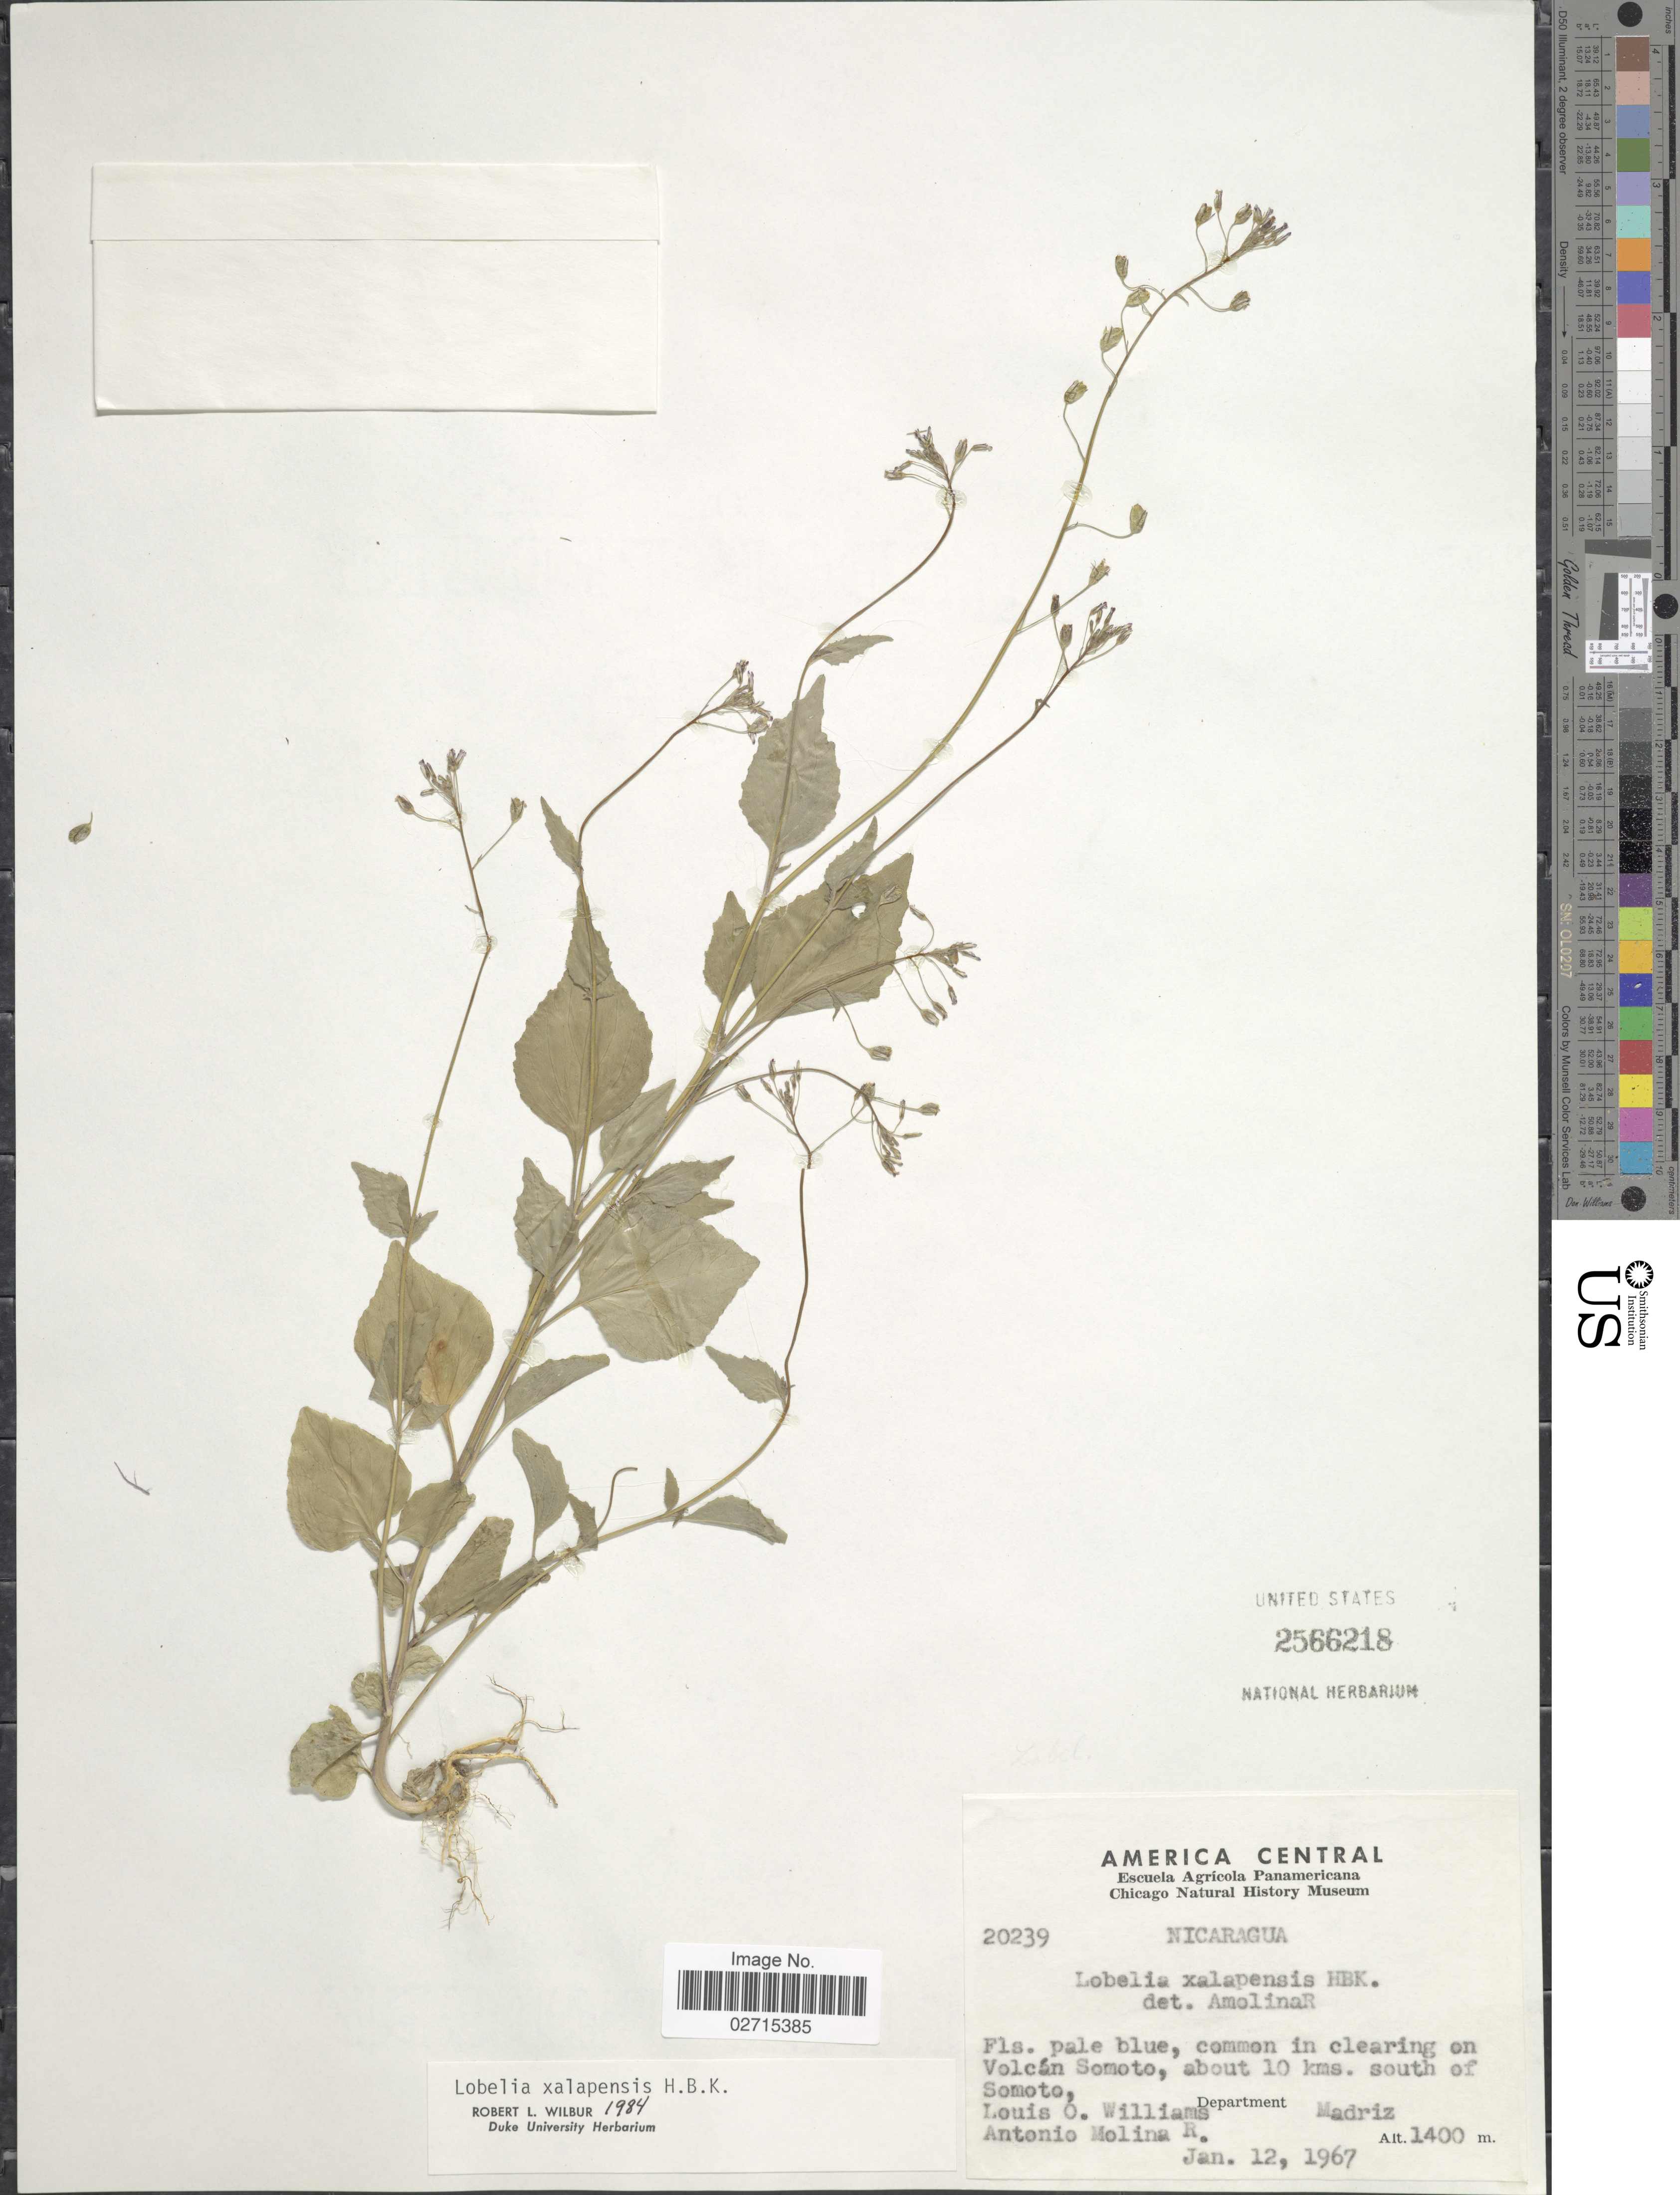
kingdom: Plantae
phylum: Tracheophyta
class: Magnoliopsida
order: Asterales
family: Campanulaceae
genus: Lobelia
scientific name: Lobelia xalapensis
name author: Kunth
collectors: L. O. Williams & A. Molina R.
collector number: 20239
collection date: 1967-01-12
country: Nicaragua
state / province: Madriz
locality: Common in clearing on Volcán Somoto, about 10 kms south of Somoto, Department Madriz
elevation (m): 1400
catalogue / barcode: US 2566218